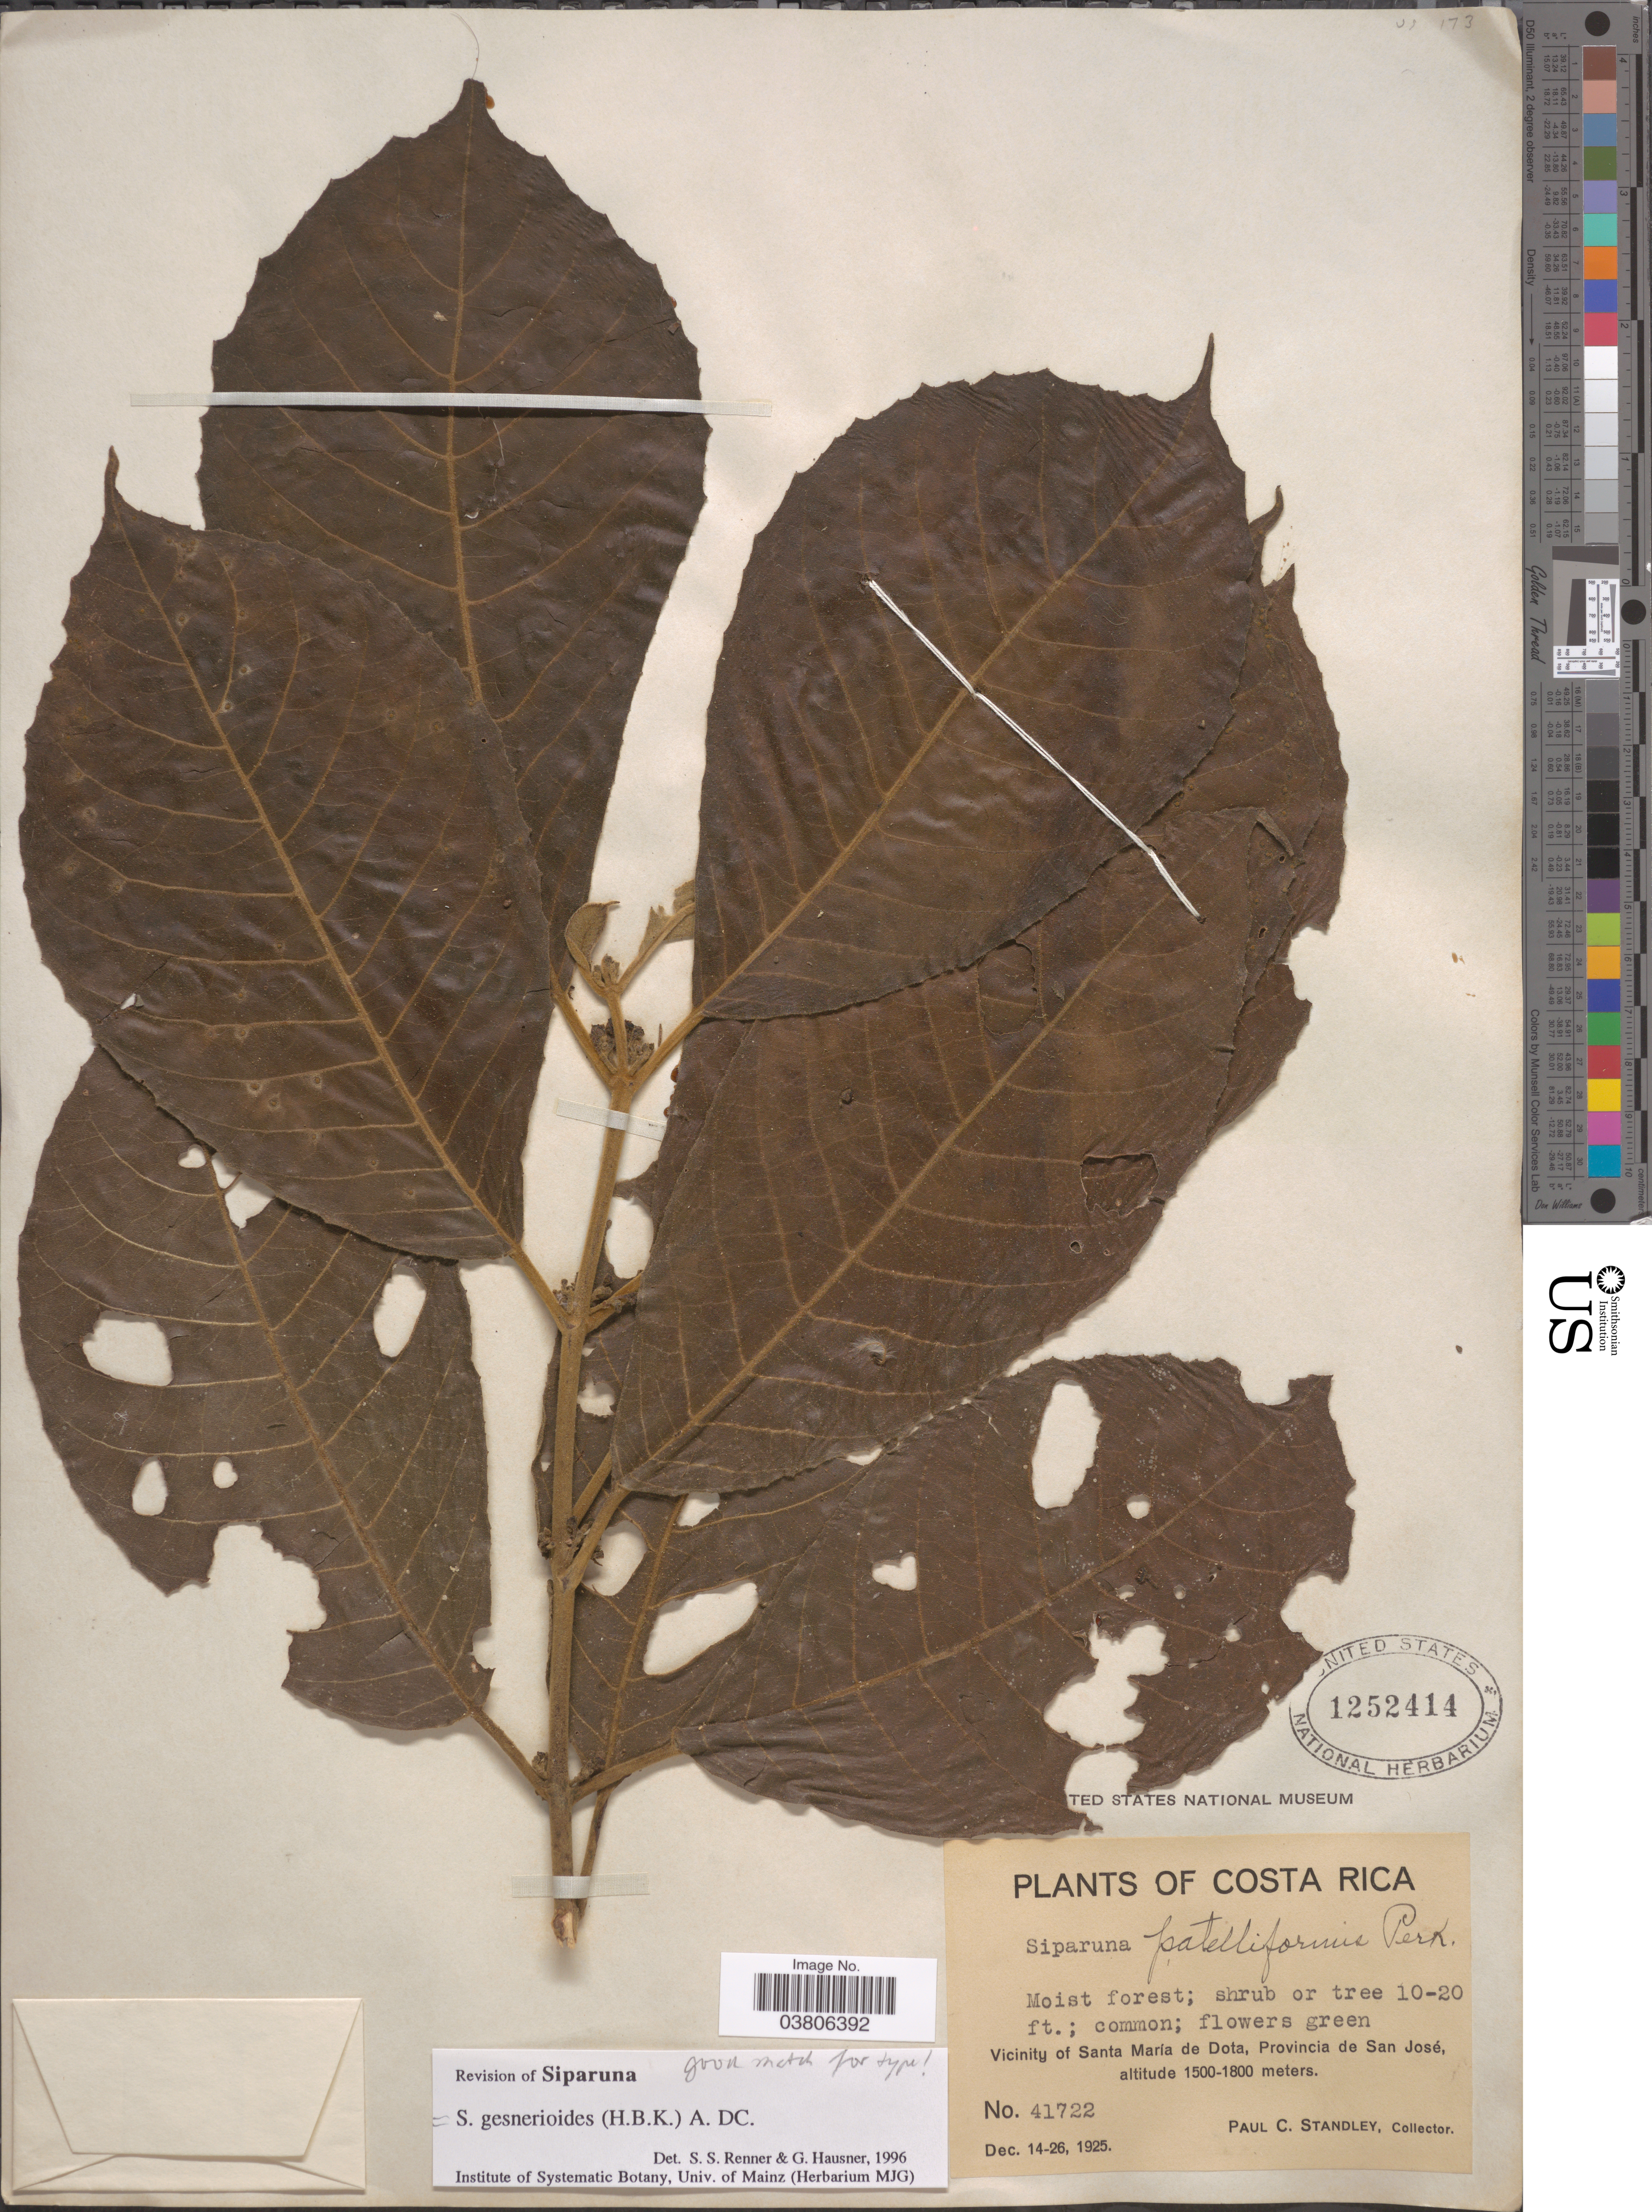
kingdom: Plantae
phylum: Tracheophyta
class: Magnoliopsida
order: Laurales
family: Siparunaceae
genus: Siparuna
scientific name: Siparuna gesnerioides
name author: (Kunth) A. DC.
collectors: P. C. Standley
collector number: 41722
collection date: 1925-12-14/1925-12-26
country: Costa Rica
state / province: San José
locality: Vicinity of Santa María de Dota.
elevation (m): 1500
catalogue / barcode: US 1252414